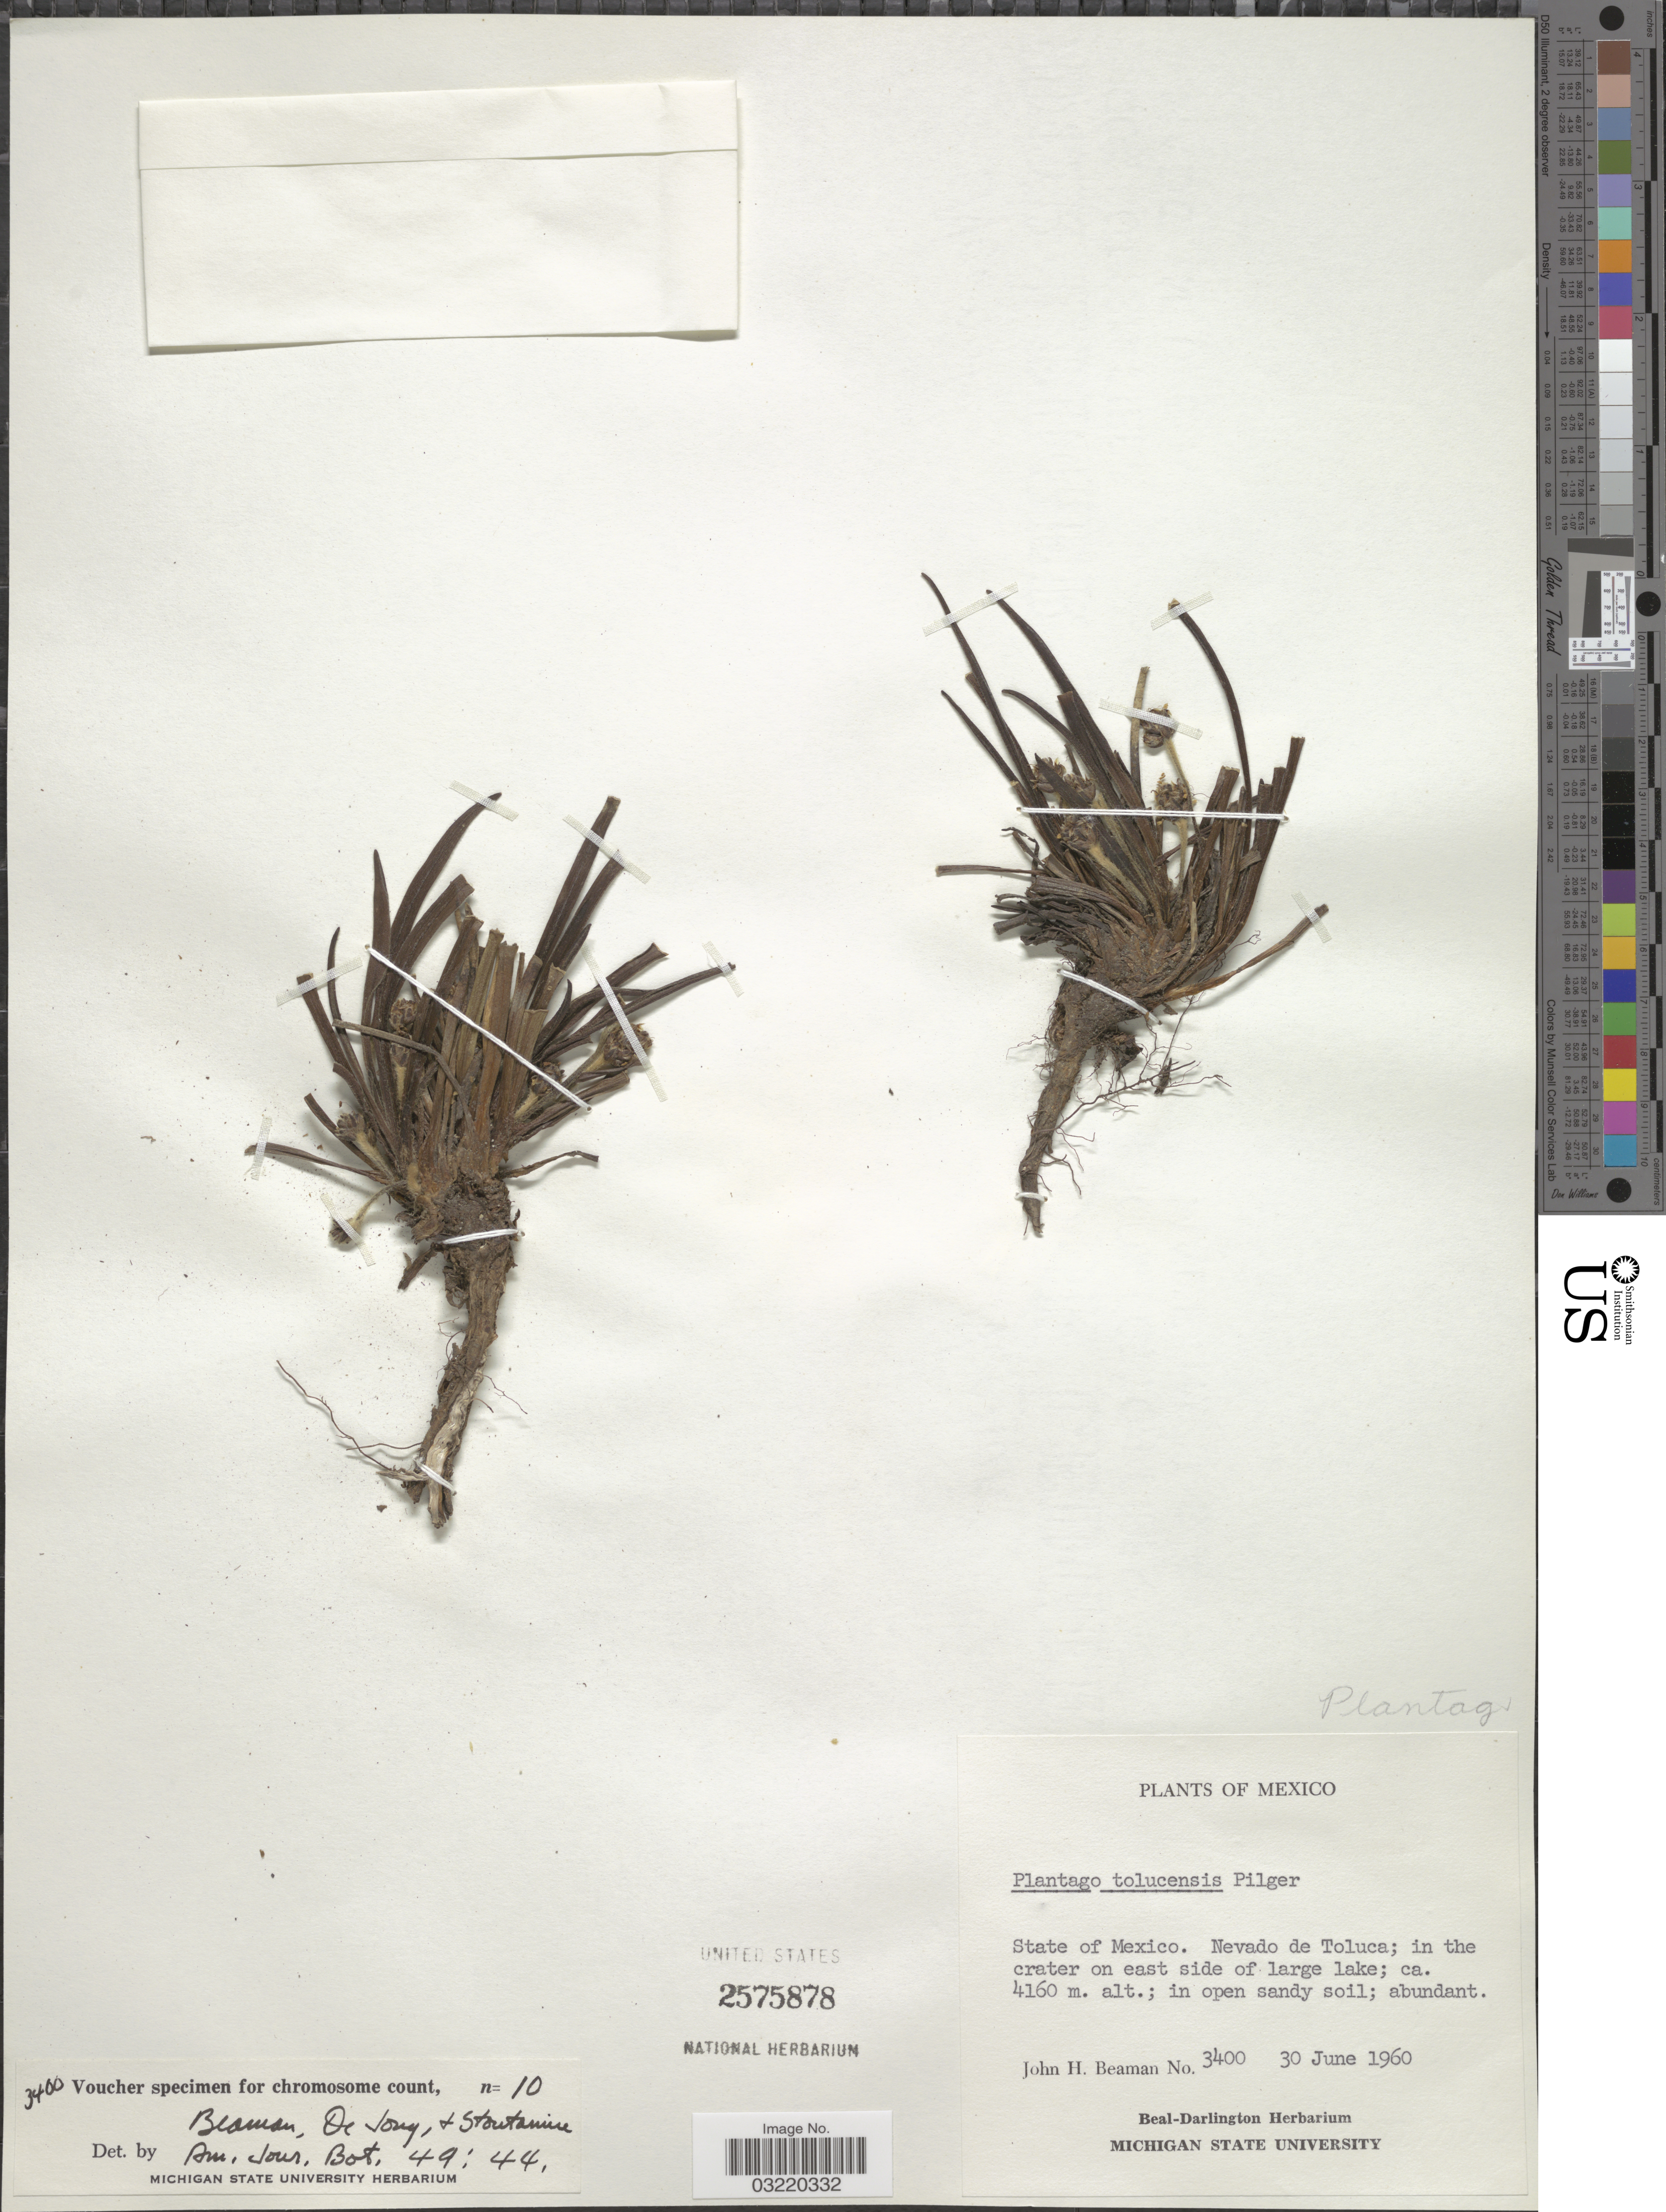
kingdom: Plantae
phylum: Tracheophyta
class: Magnoliopsida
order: Lamiales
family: Plantaginaceae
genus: Plantago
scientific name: Plantago tolucensis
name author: Pilg.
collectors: J. H. Beaman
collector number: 3400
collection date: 1960-06-30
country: Mexico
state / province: México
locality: Nevado de Toluca; in the crater on east side of large lake.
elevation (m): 4160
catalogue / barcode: US 2575878